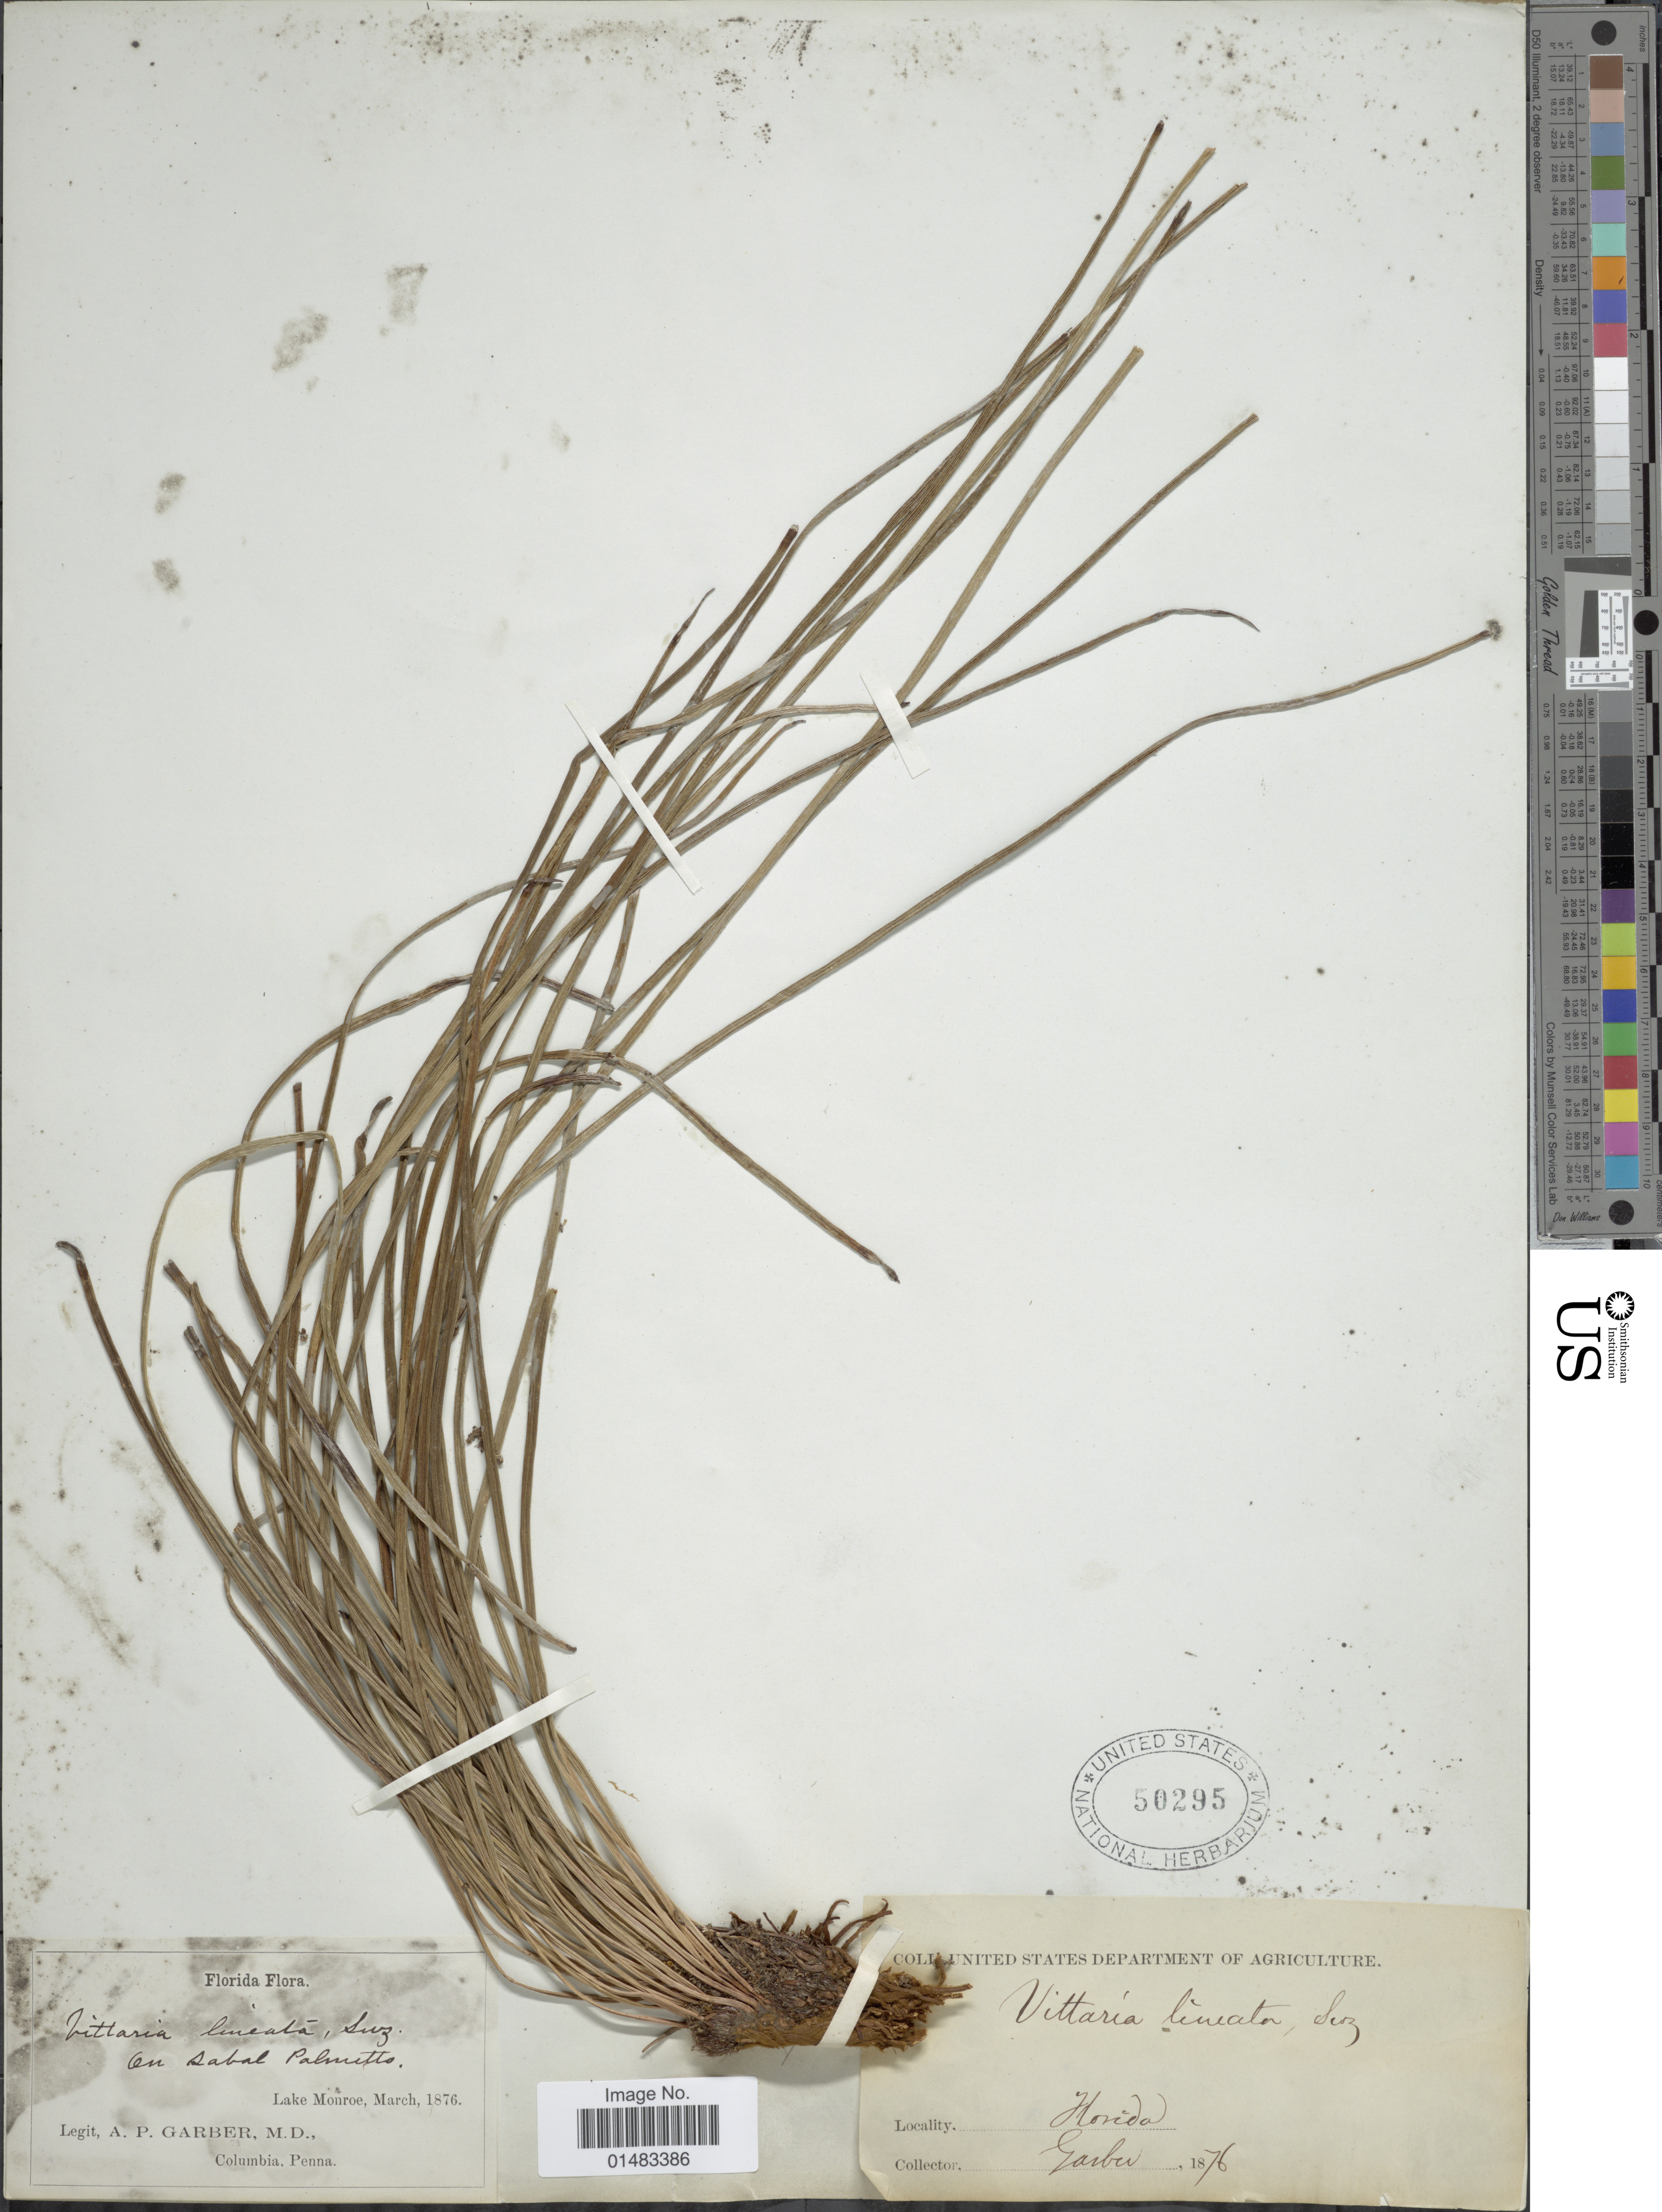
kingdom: Plantae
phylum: Tracheophyta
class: Polypodiopsida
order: Polypodiales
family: Pteridaceae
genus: Vittaria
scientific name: Vittaria lineata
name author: (L.) Sm.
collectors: A. P. Garber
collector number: s.n,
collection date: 1876-03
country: United States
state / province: Florida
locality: On sabal Palmetto, Lake Monroe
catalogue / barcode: US 50295